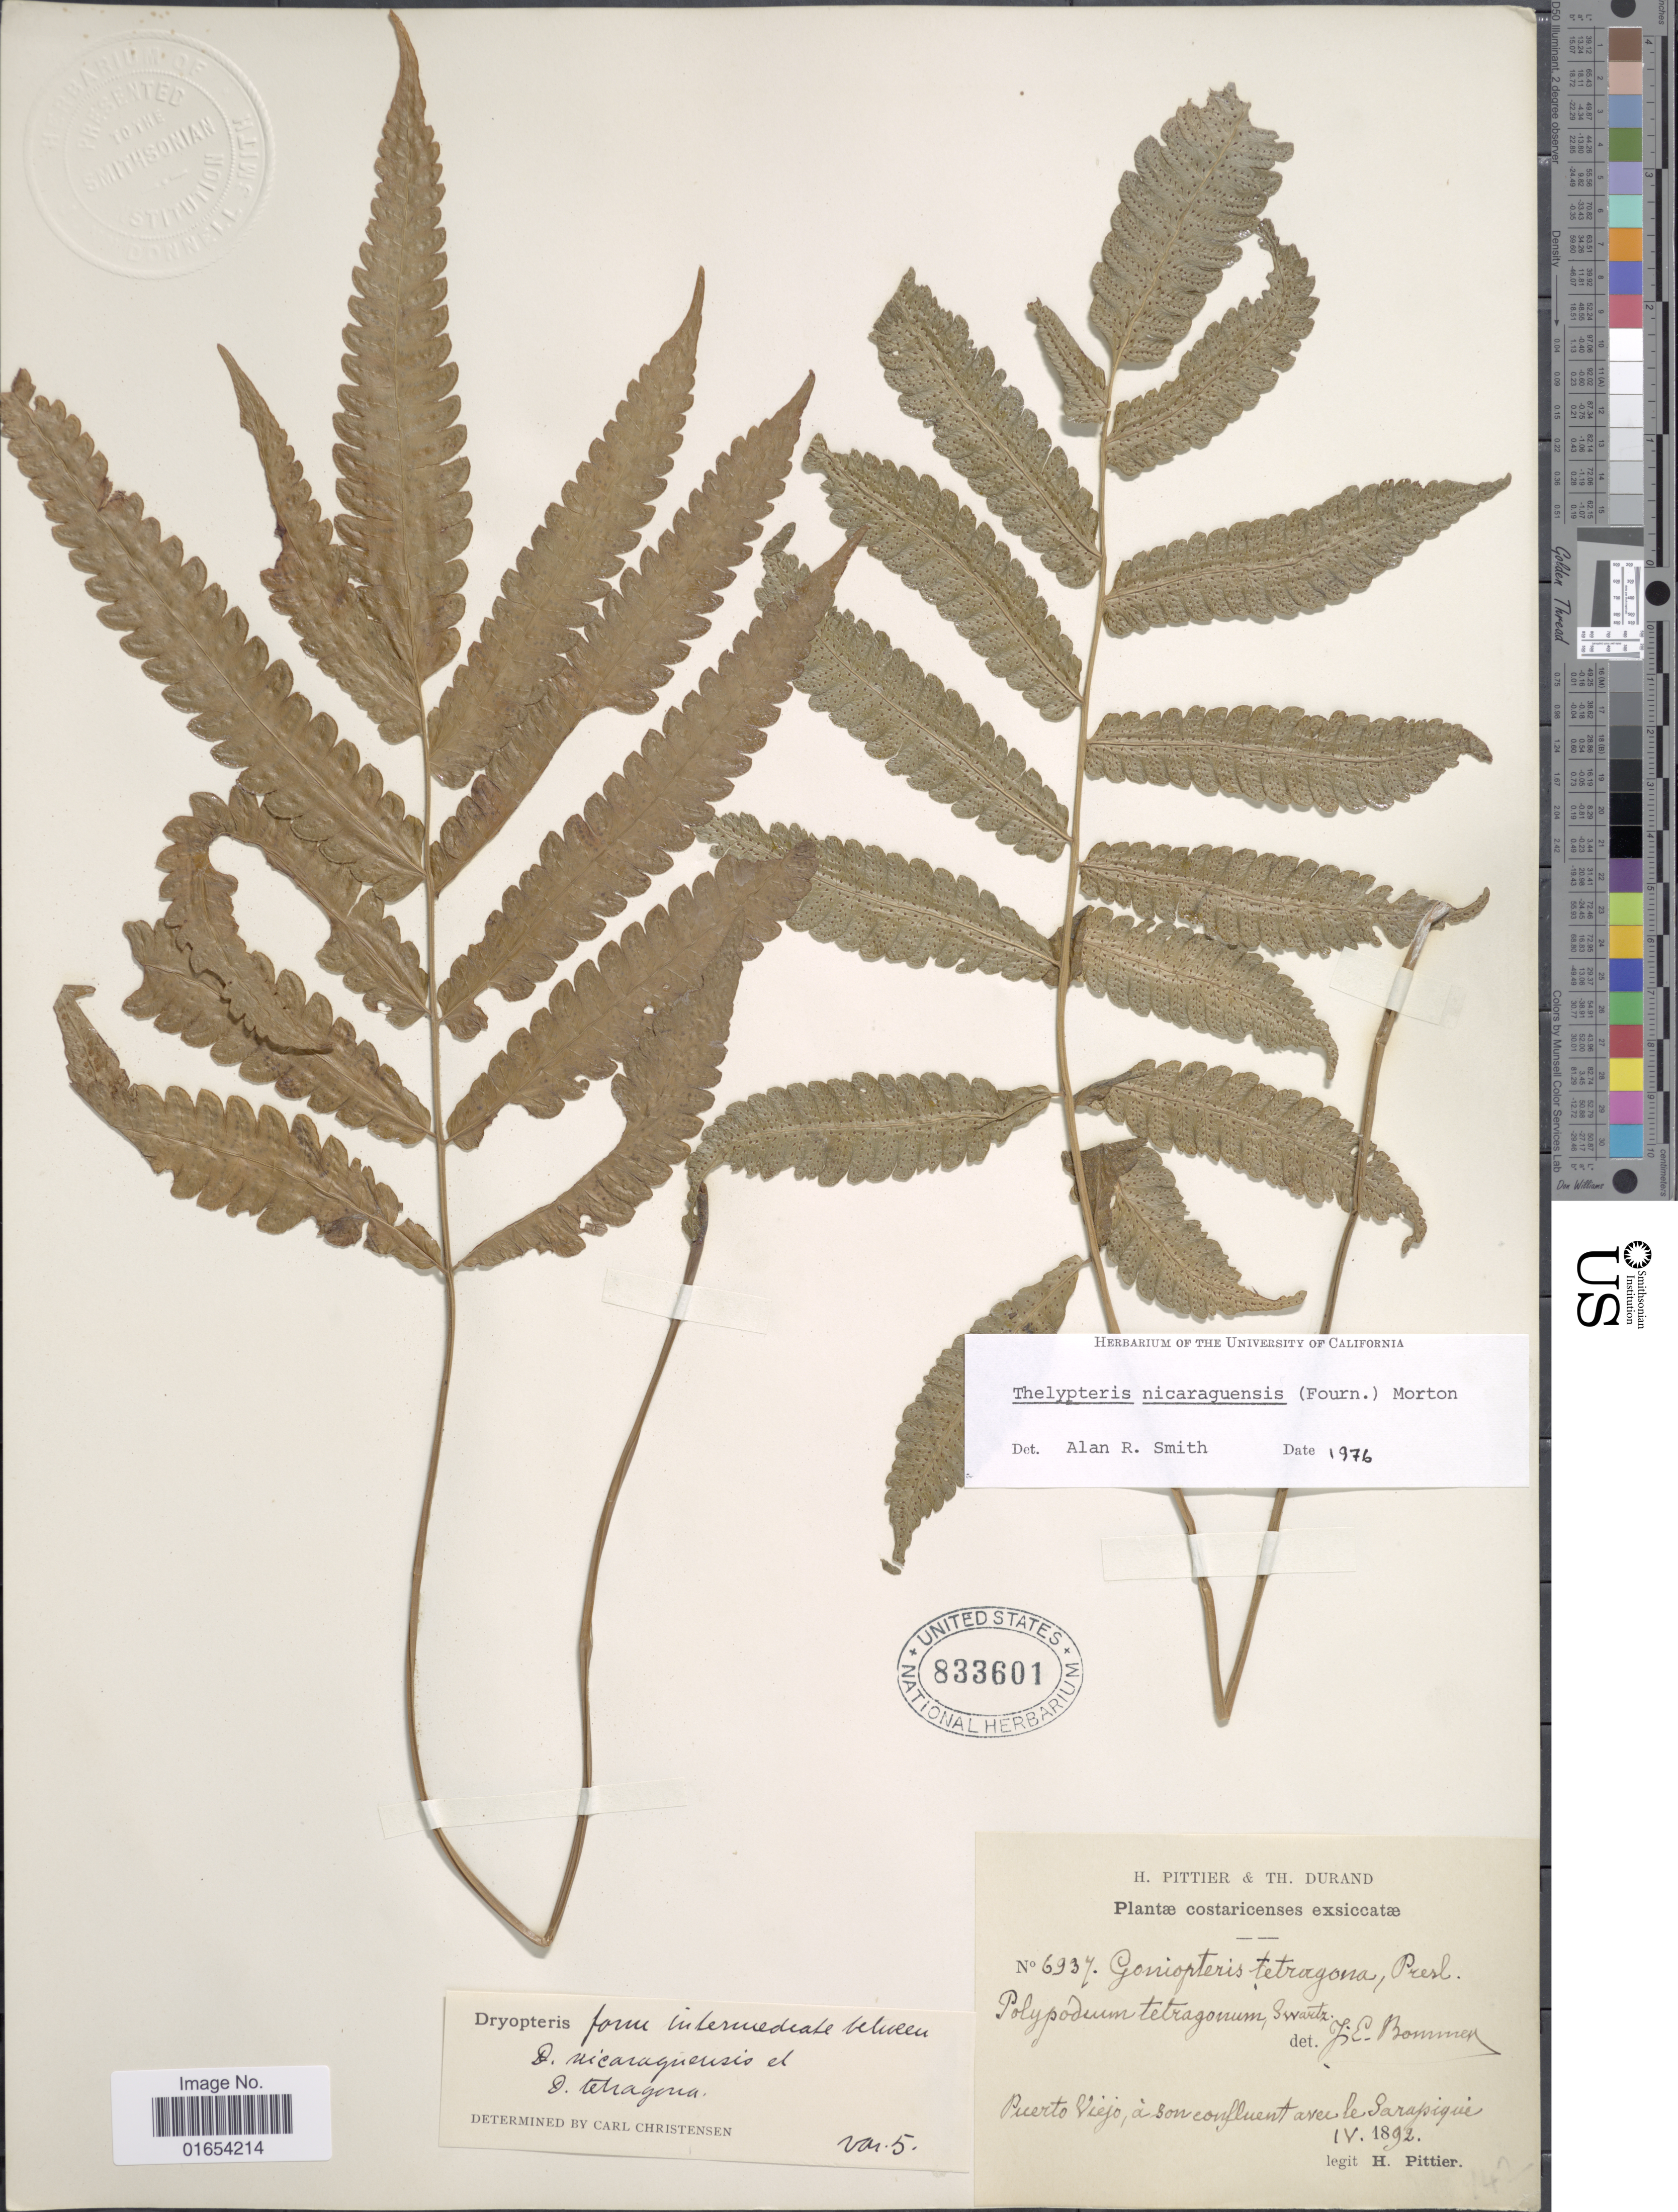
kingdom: Plantae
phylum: Tracheophyta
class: Polypodiopsida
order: Polypodiales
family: Thelypteridaceae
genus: Goniopteris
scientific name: Goniopteris nicaraguensis (C. Chr.) comb. nov., ined 2015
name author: (C. Chr.)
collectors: H. F. Pittier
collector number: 6937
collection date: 1892-04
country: Costa Rica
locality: Puerto Viejo, a son confluent aves le Sarapiqui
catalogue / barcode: US 833601